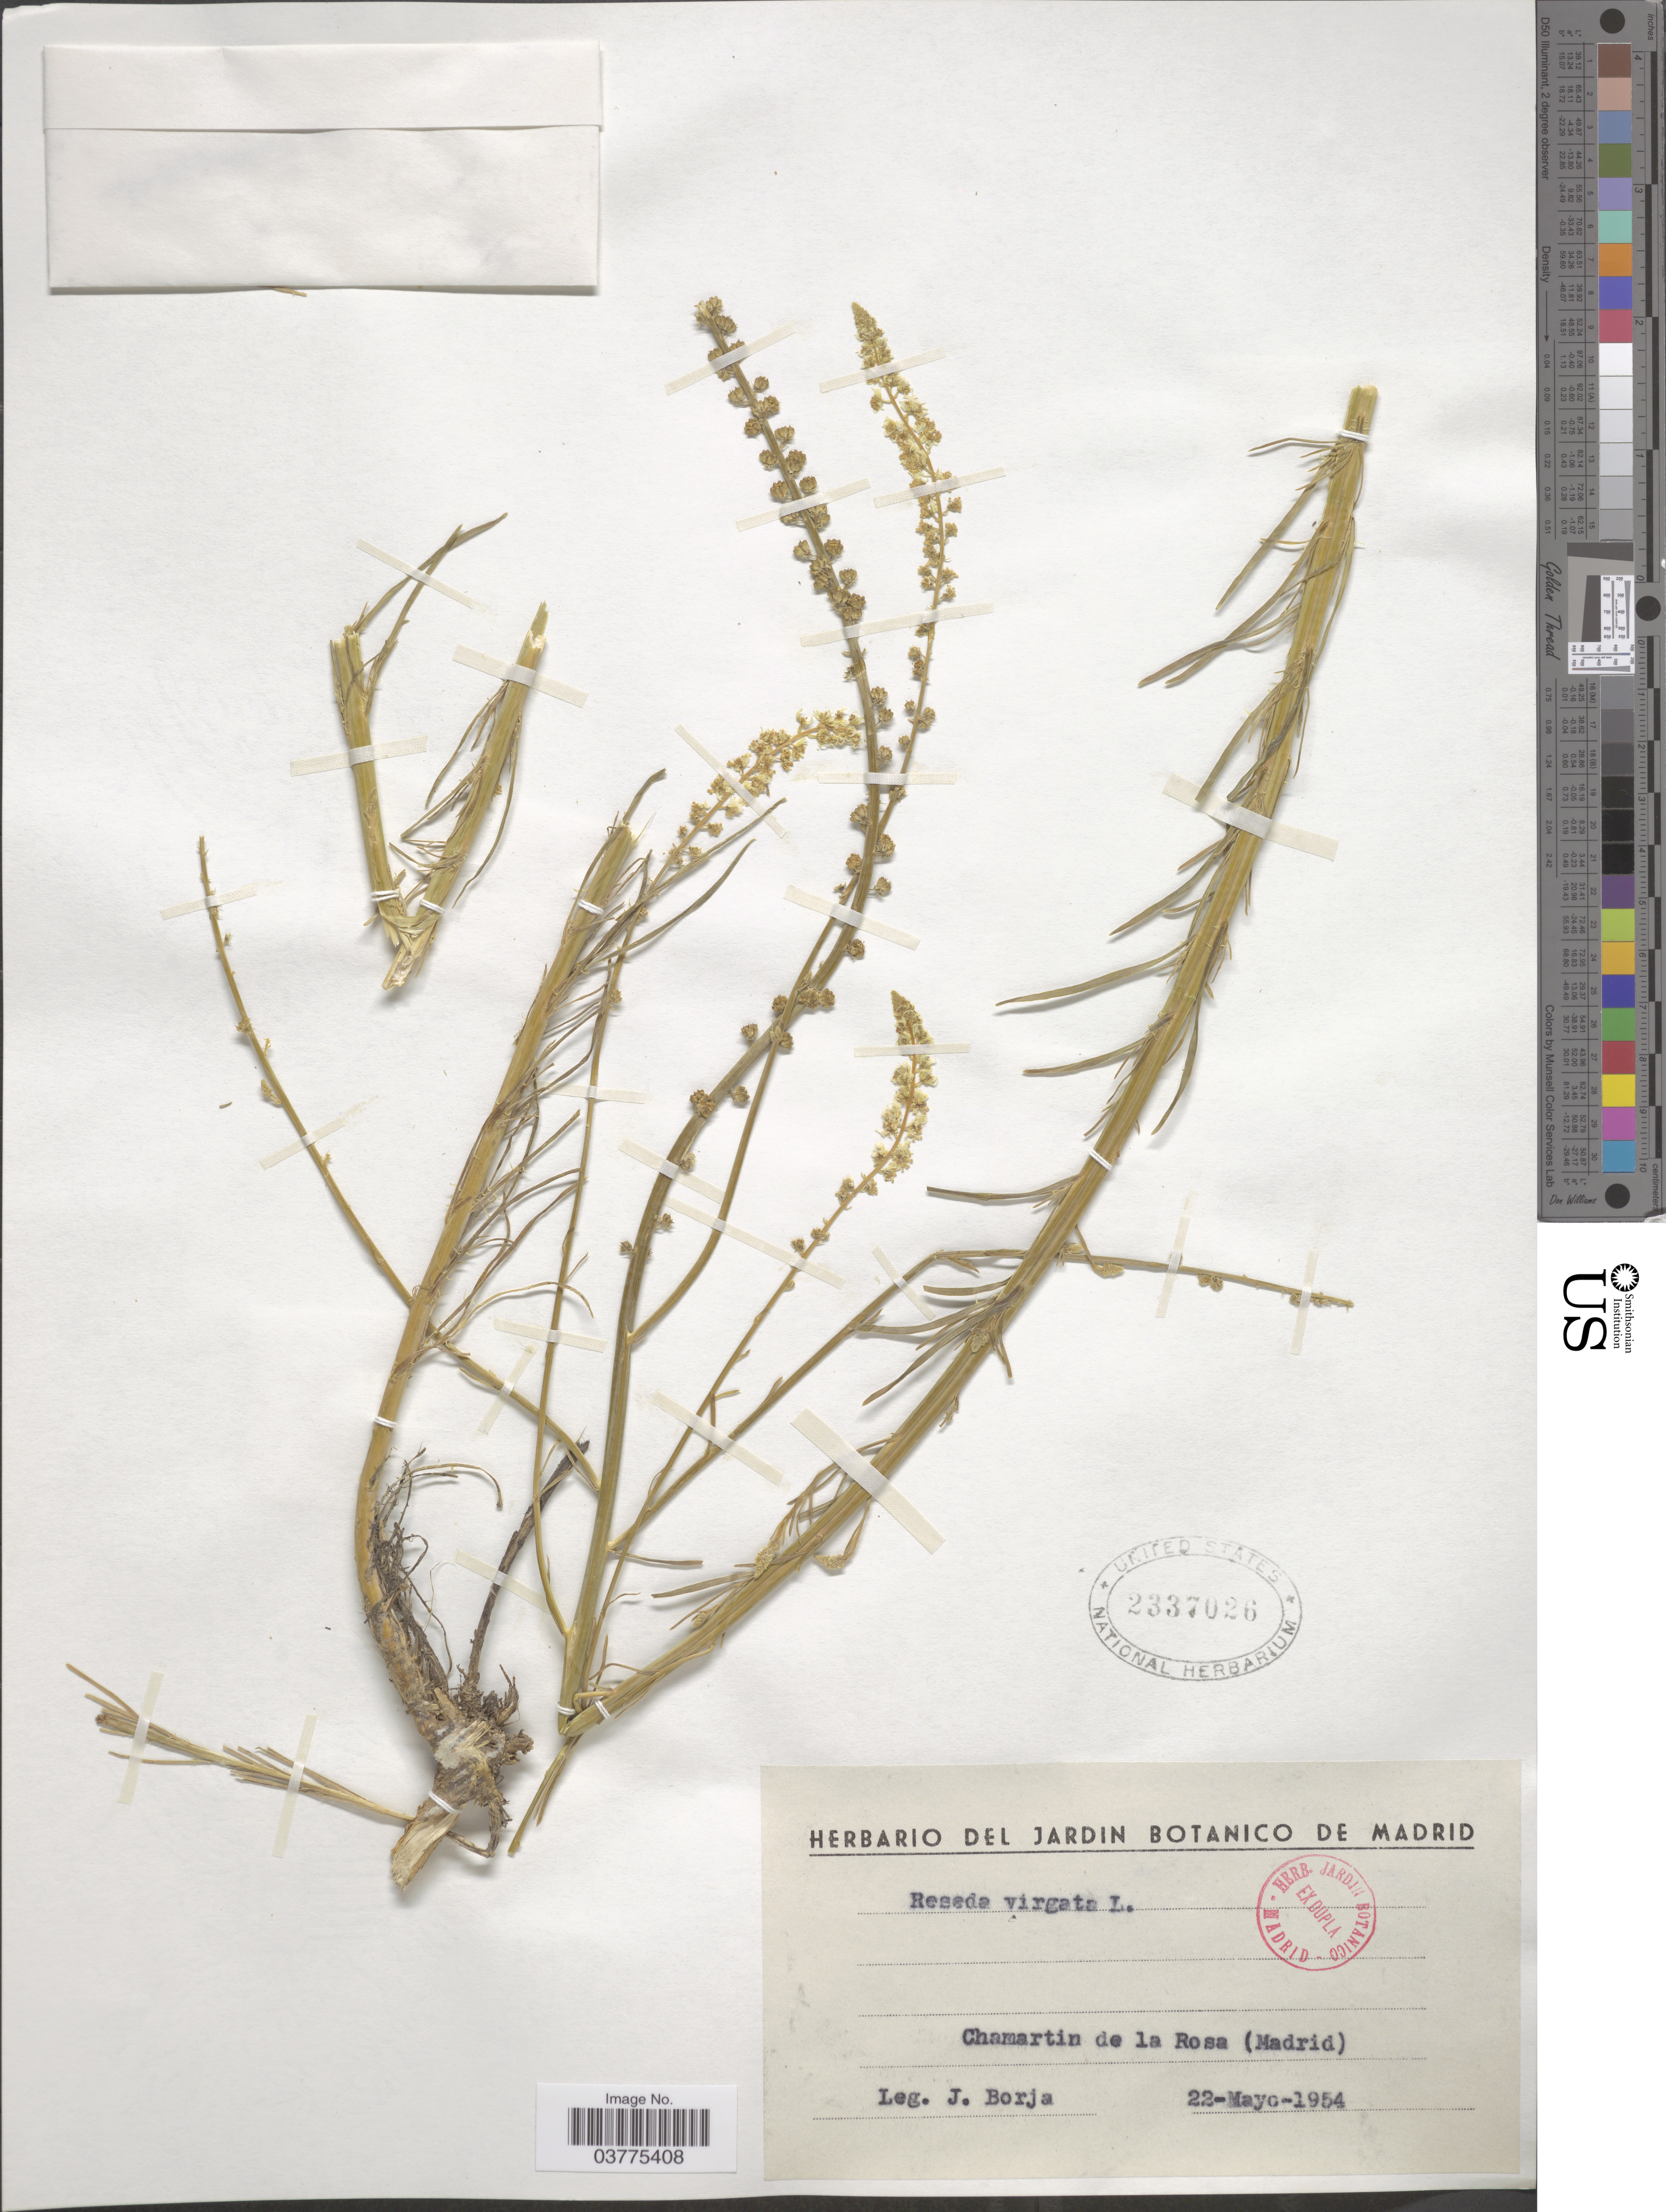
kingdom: Plantae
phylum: Tracheophyta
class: Magnoliopsida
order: Brassicales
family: Resedaceae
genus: Reseda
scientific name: Reseda virgata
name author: Boiss. & Reut.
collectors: J. Borja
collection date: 1954-05-22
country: Spain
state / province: Madrid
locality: Chamartin de la Rosa (Madrid).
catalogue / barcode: US 2337026